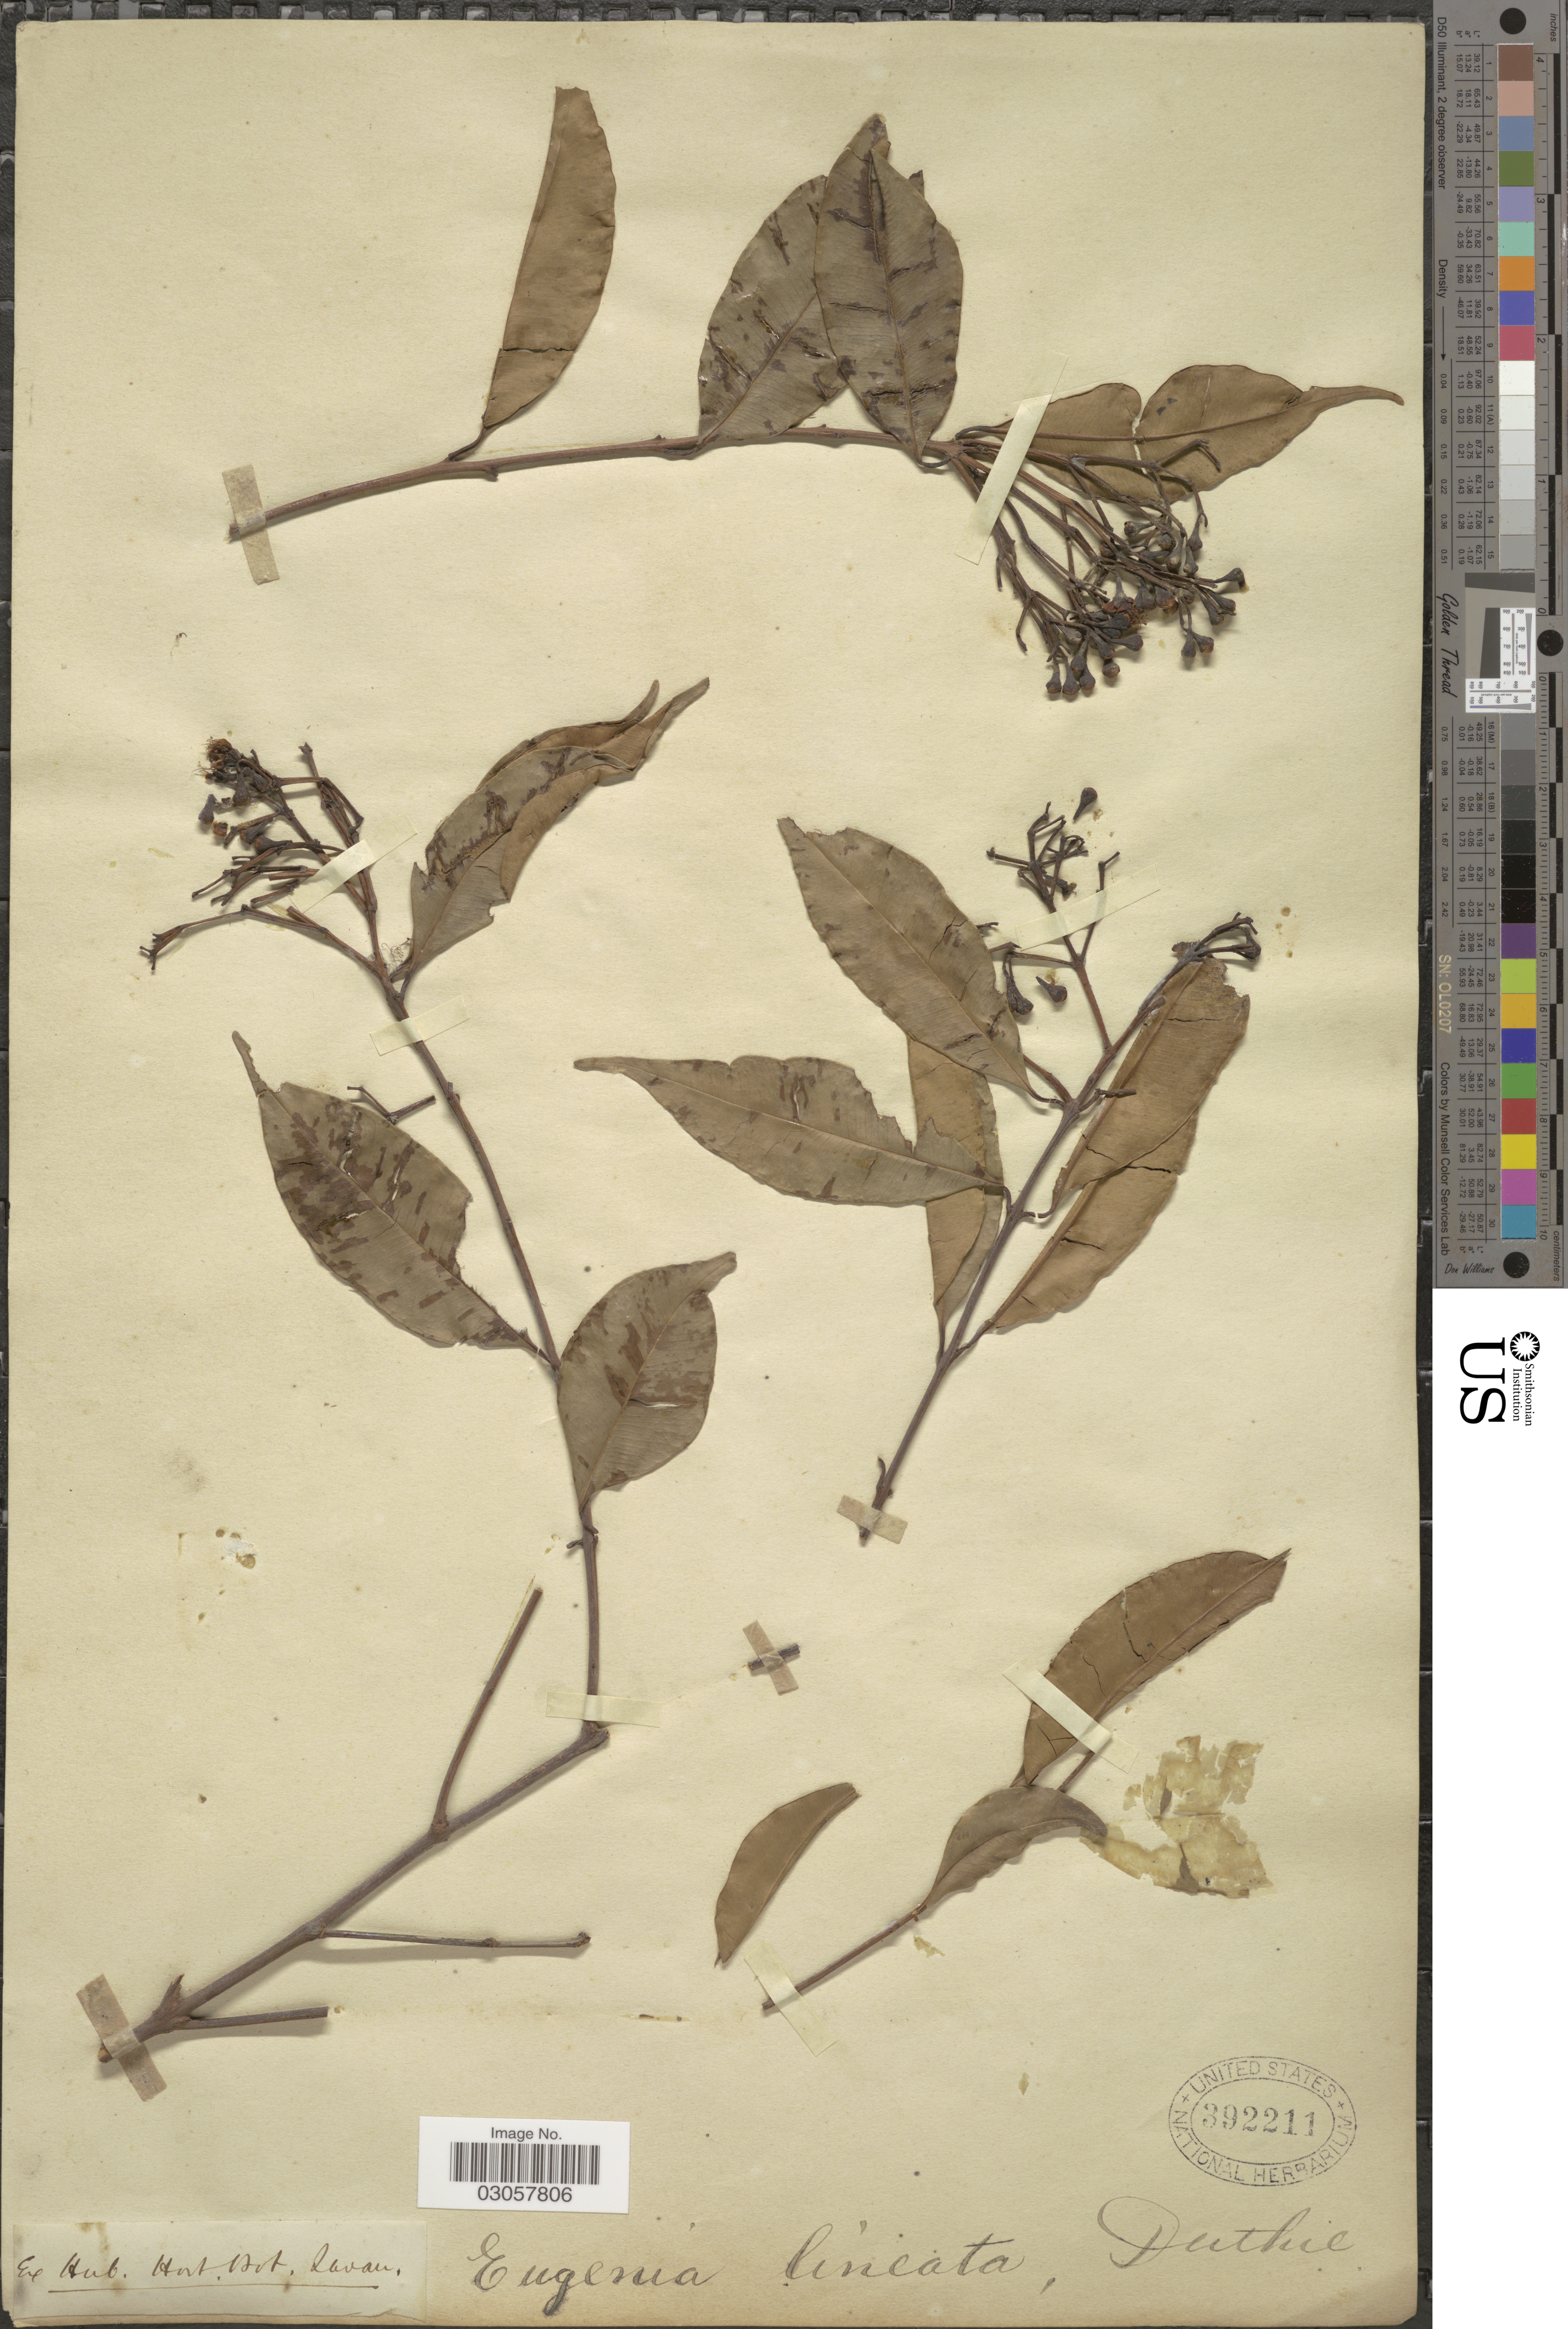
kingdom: Plantae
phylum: Tracheophyta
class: Magnoliopsida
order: Myrtales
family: Myrtaceae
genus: Syzygium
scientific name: Syzygium cerasiforme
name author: (Blume) Merr. & L.M. Perry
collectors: Ex Herb. Hort. Bot. Lavan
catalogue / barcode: US 392211